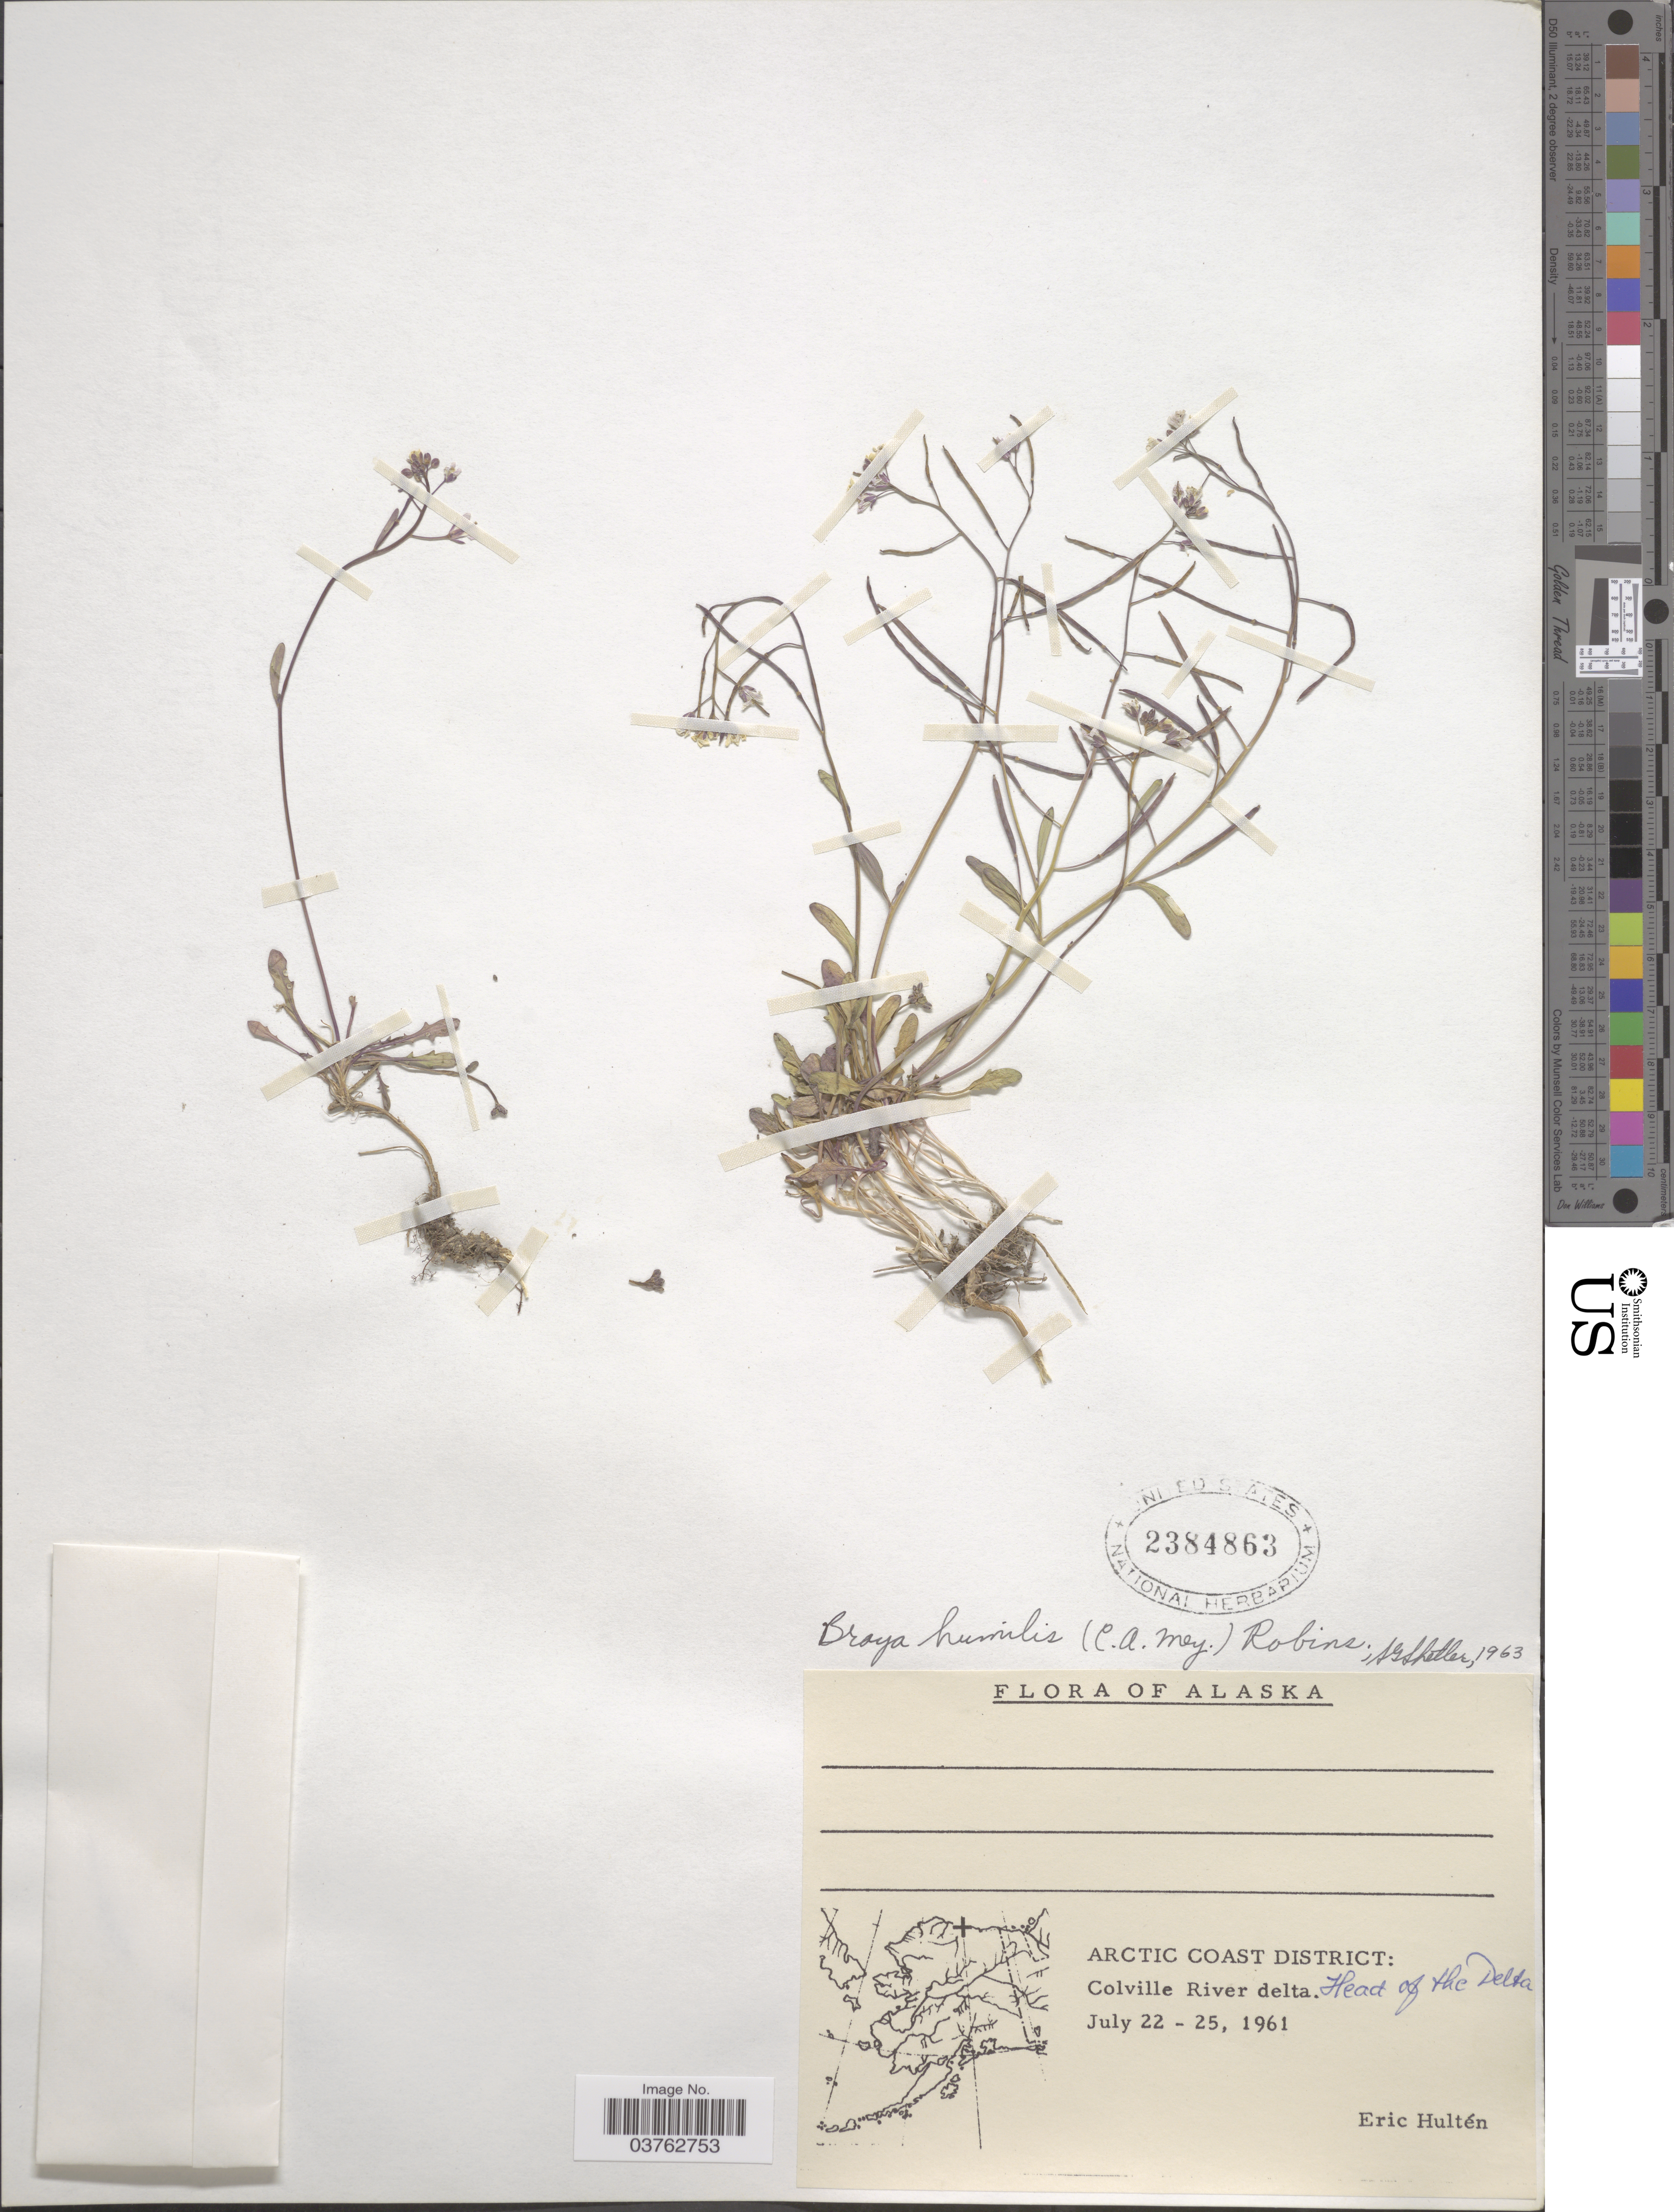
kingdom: Plantae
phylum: Tracheophyta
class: Magnoliopsida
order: Brassicales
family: Brassicaceae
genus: Braya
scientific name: Braya humilis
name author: (C.A. Mey.) B.L. Rob.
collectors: E. G. Hultén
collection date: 1961-07-22/1961-07-25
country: United States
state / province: Alaska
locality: Arctic Coast District: Colville River delta. Head of the Delta.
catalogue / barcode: US 2384863